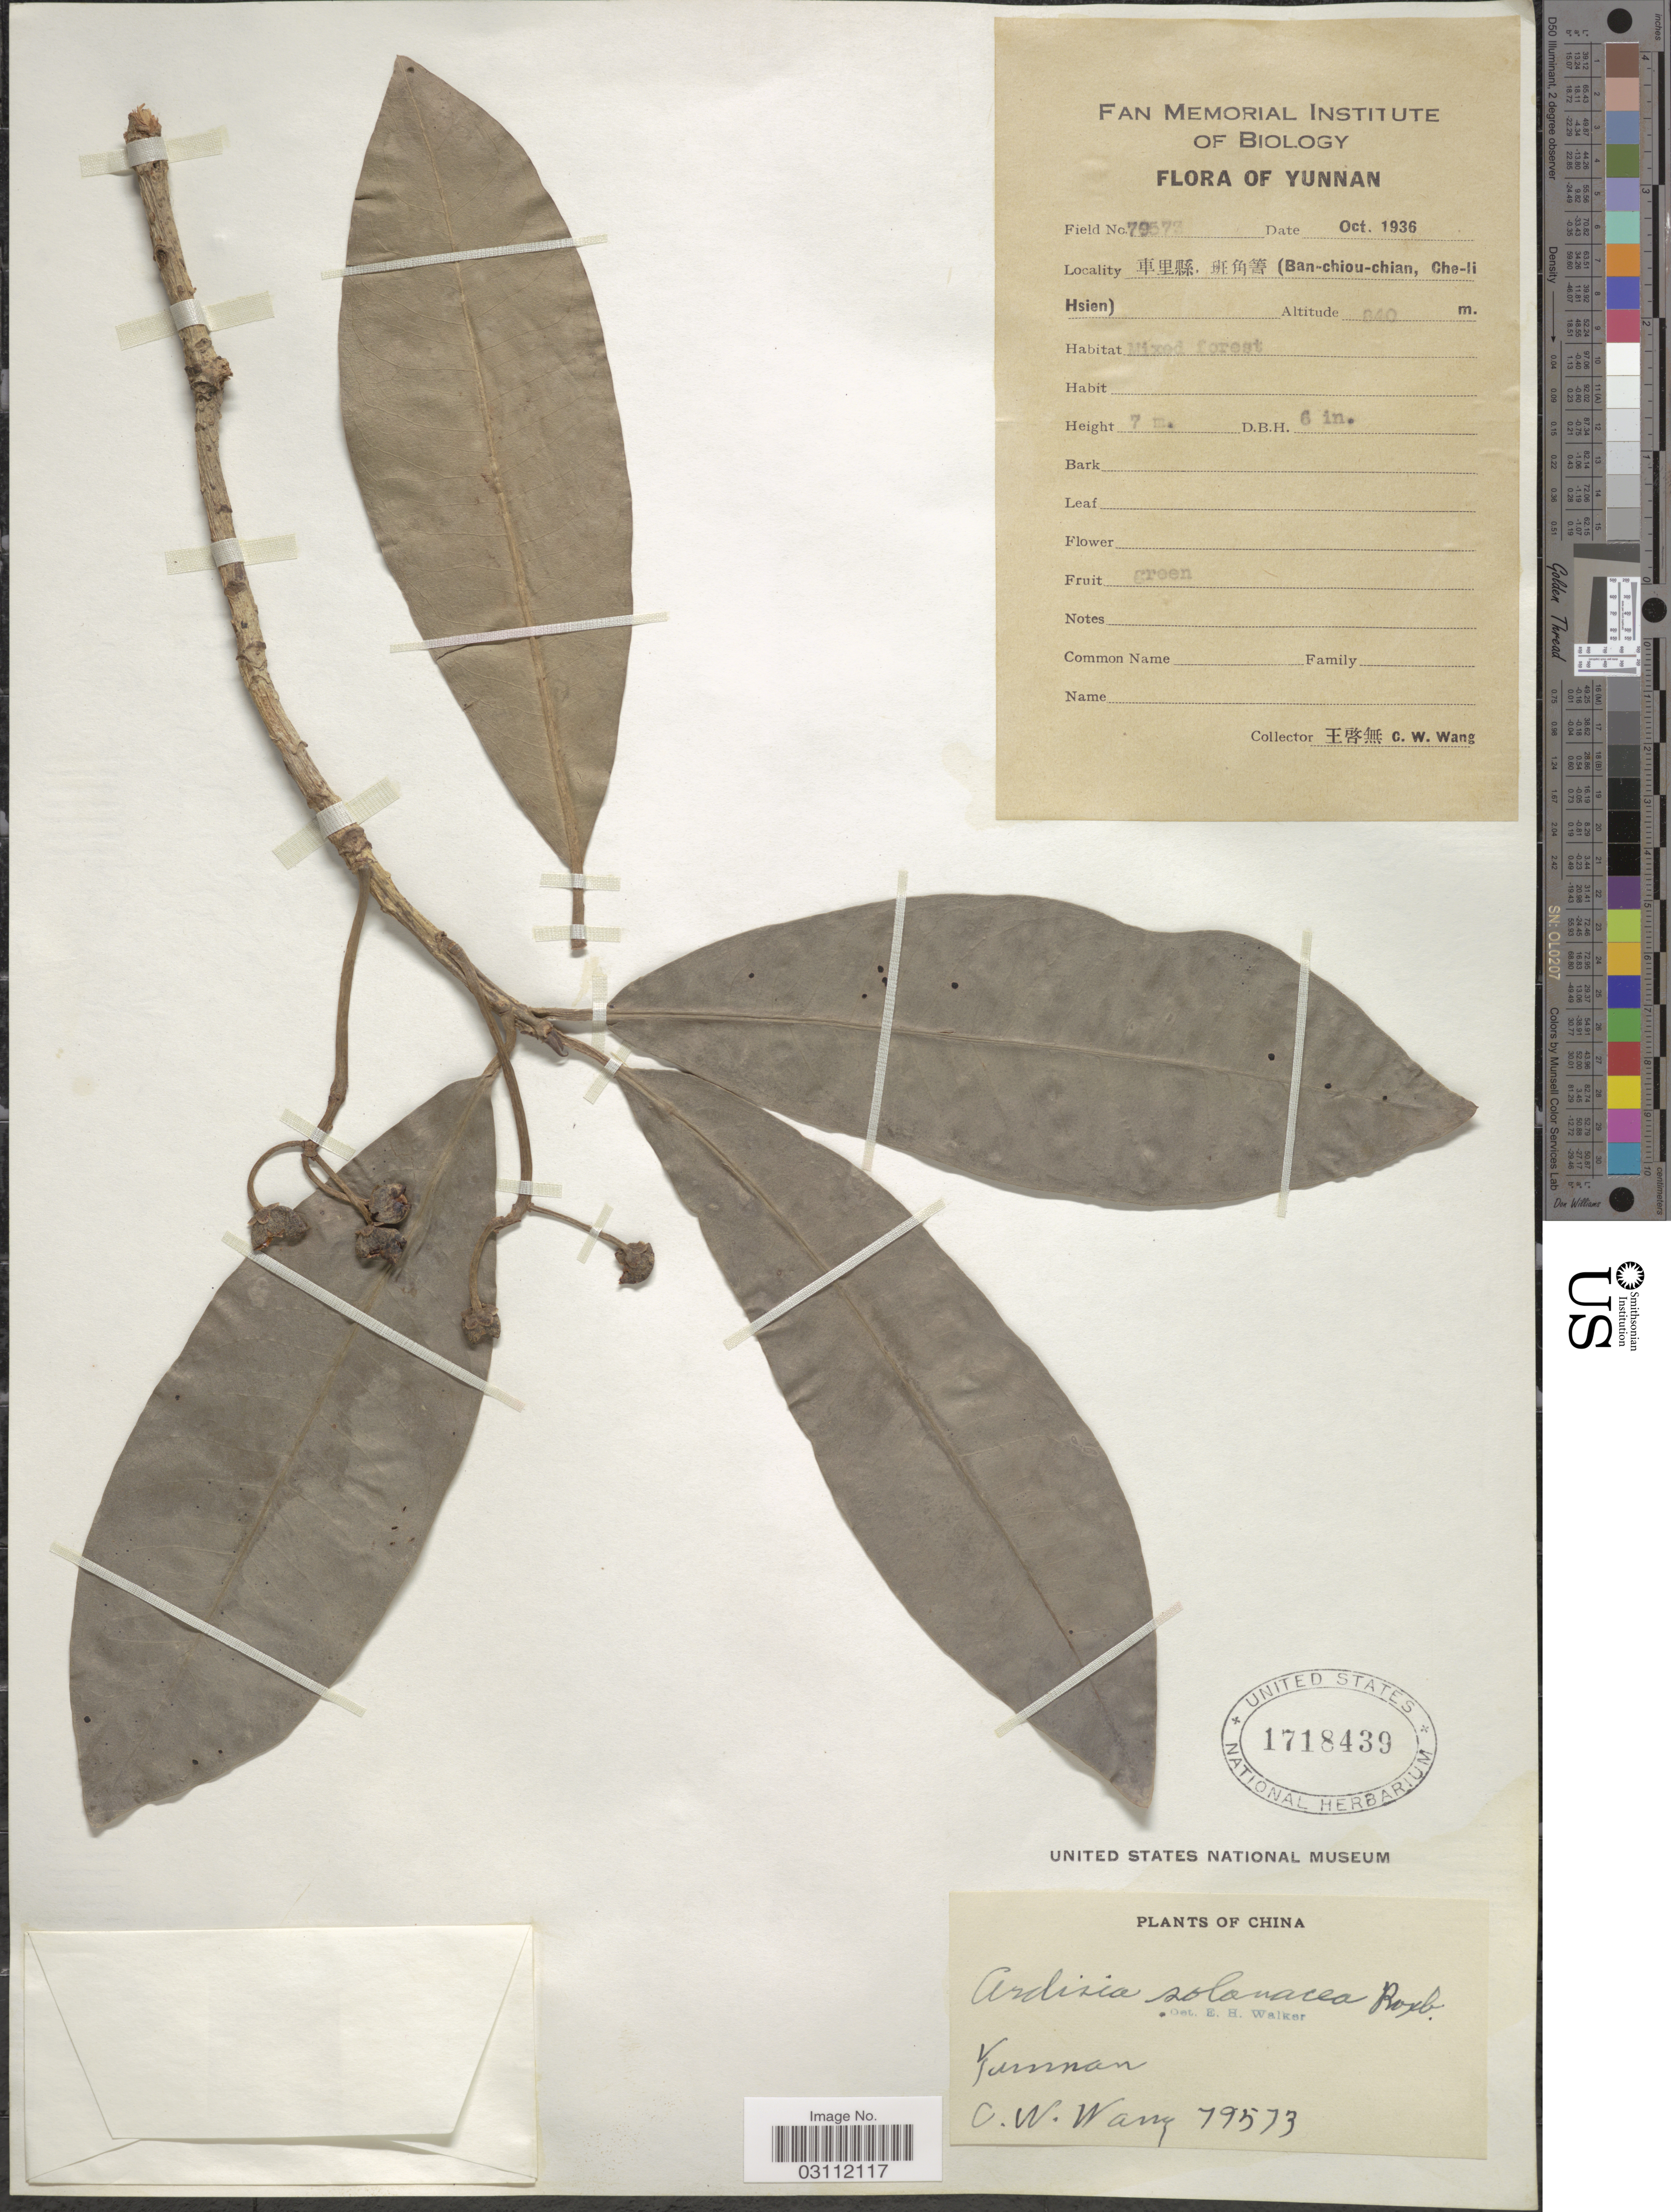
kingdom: Plantae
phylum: Tracheophyta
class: Magnoliopsida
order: Ericales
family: Primulaceae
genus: Ardisia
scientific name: Ardisia solanacea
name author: Roxb.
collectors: C. W. Wang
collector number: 79573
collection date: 1936-10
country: China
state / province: Yunnan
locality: Yunnan, (Ban-chiou-chian, Che-li Hsien).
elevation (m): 840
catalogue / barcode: US 1718439